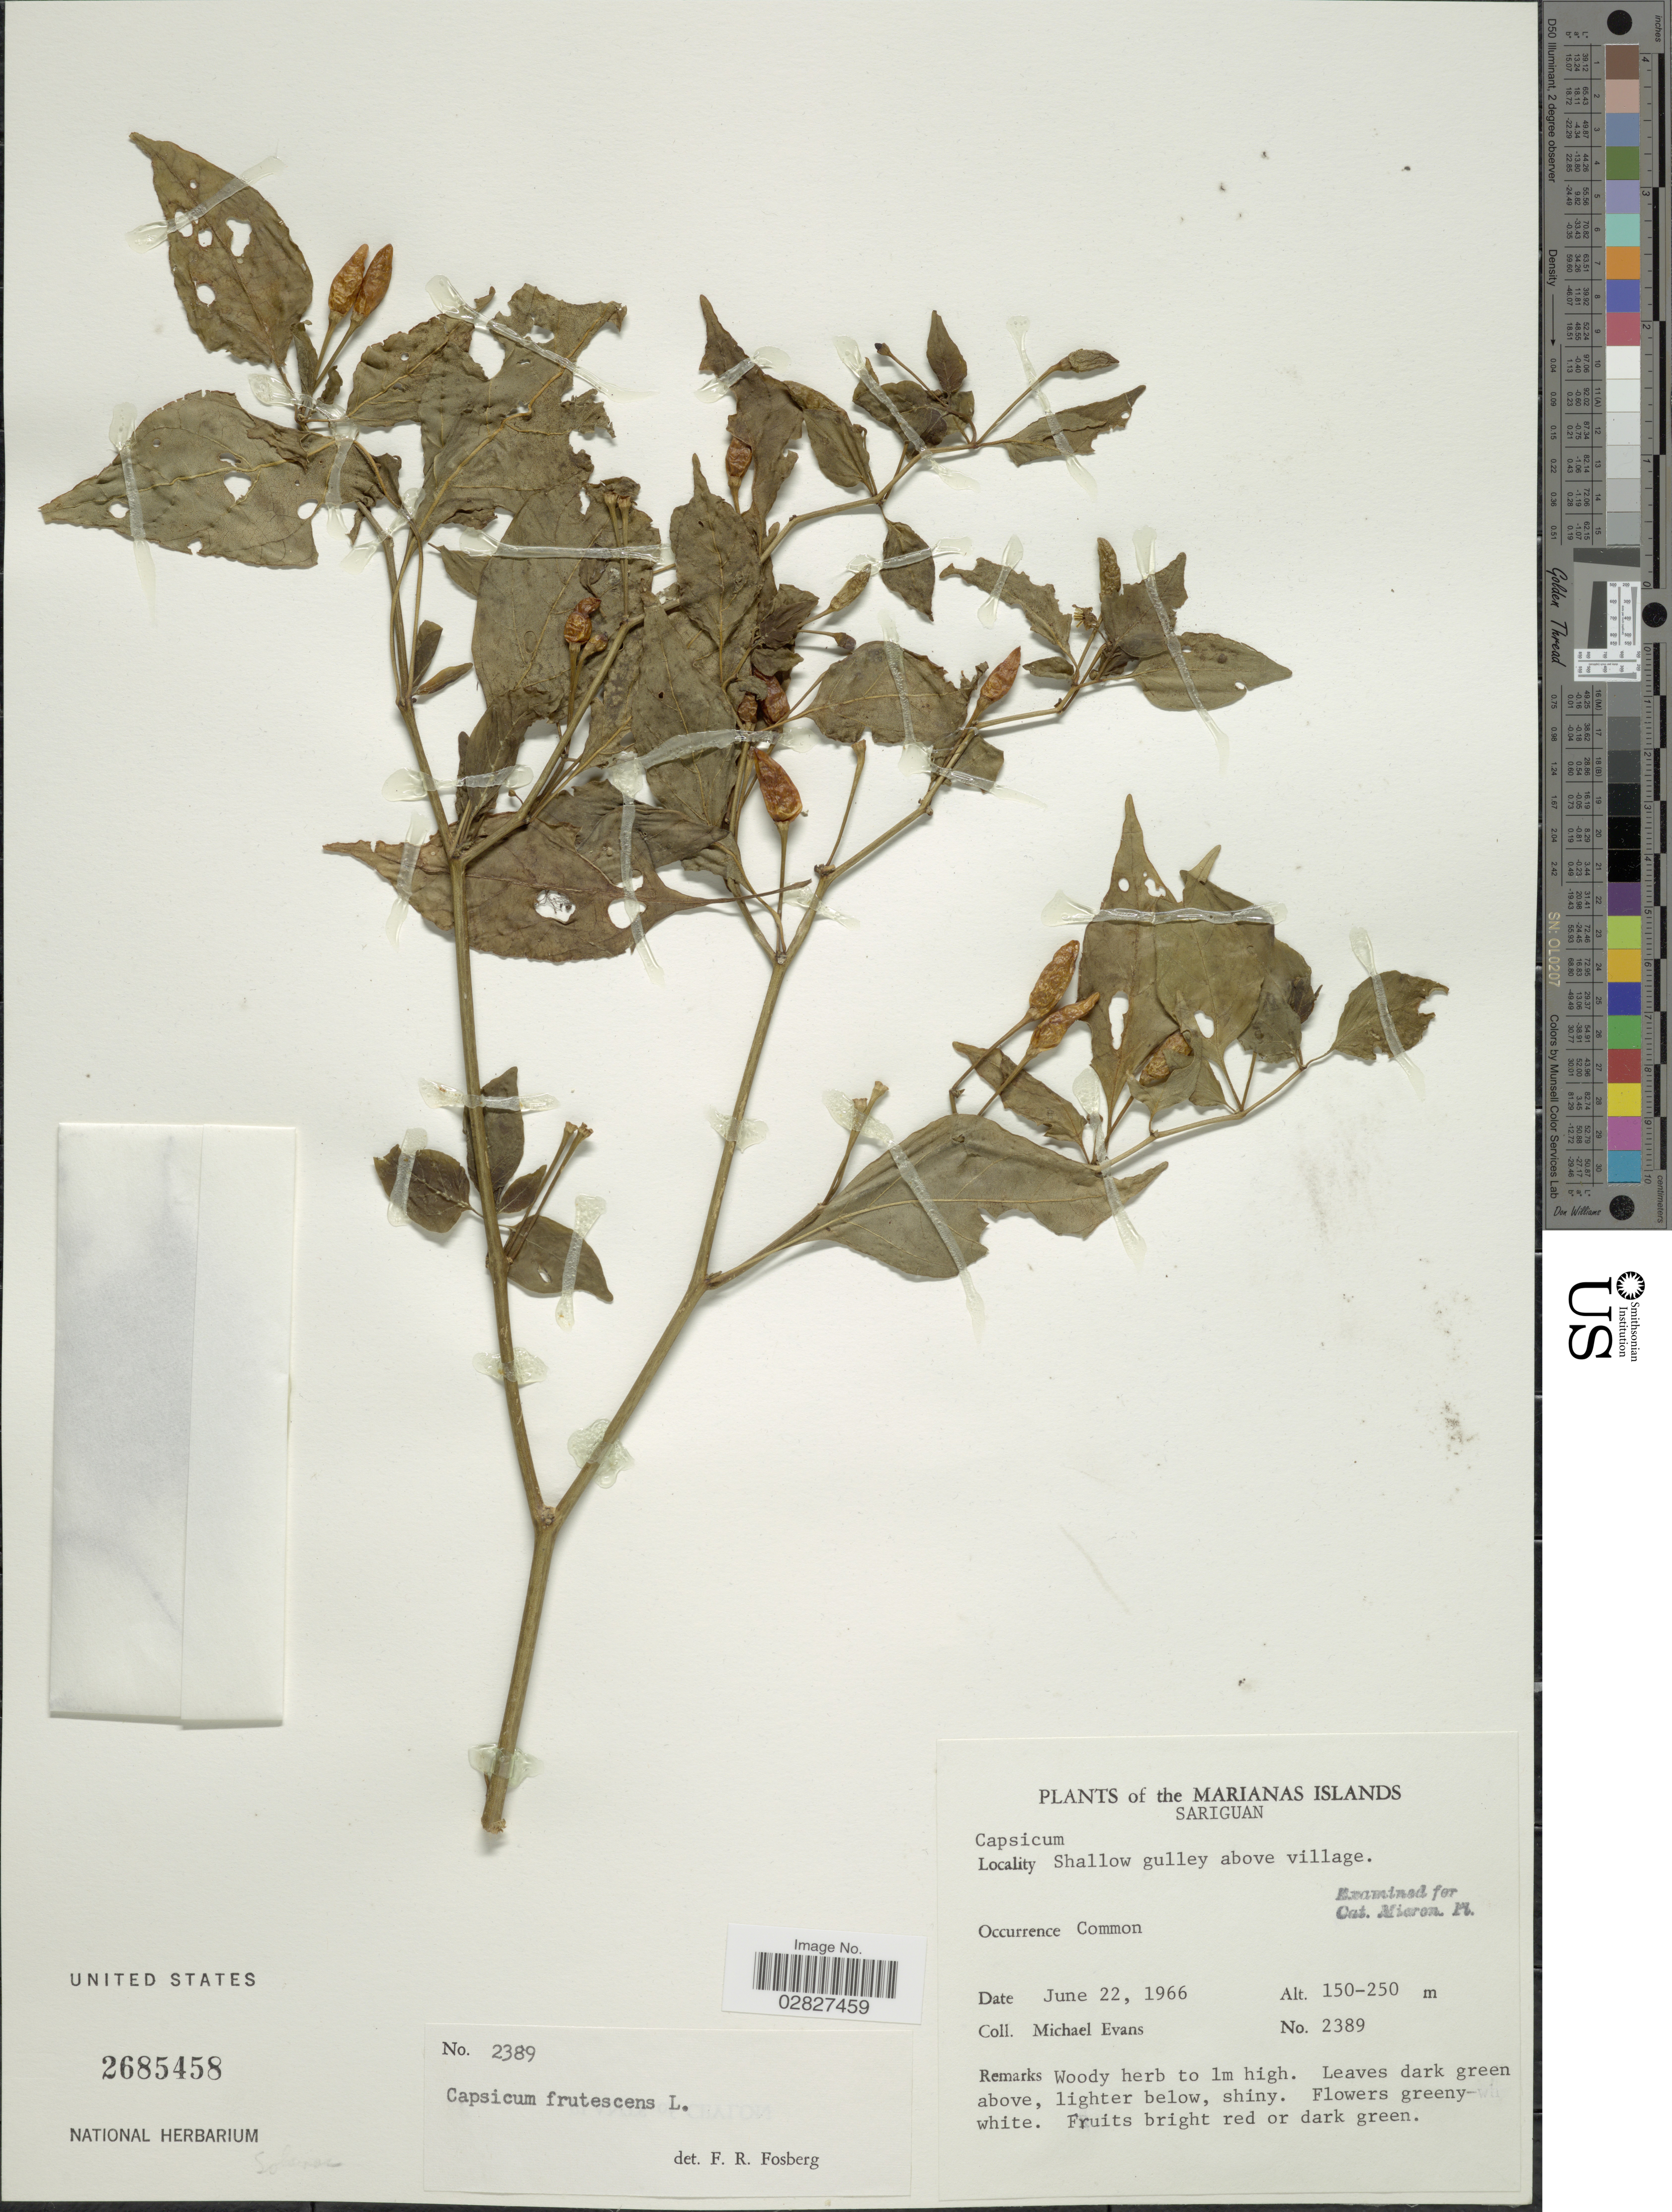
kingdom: Plantae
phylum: Tracheophyta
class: Magnoliopsida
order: Solanales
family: Solanaceae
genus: Capsicum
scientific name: Capsicum frutescens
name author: L.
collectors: M. Evans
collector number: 2389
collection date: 1966-06-22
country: Northern Mariana Islands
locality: Marianas Islands. Sariguan. Shallow gulley above village.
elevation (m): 150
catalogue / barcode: US 2685458